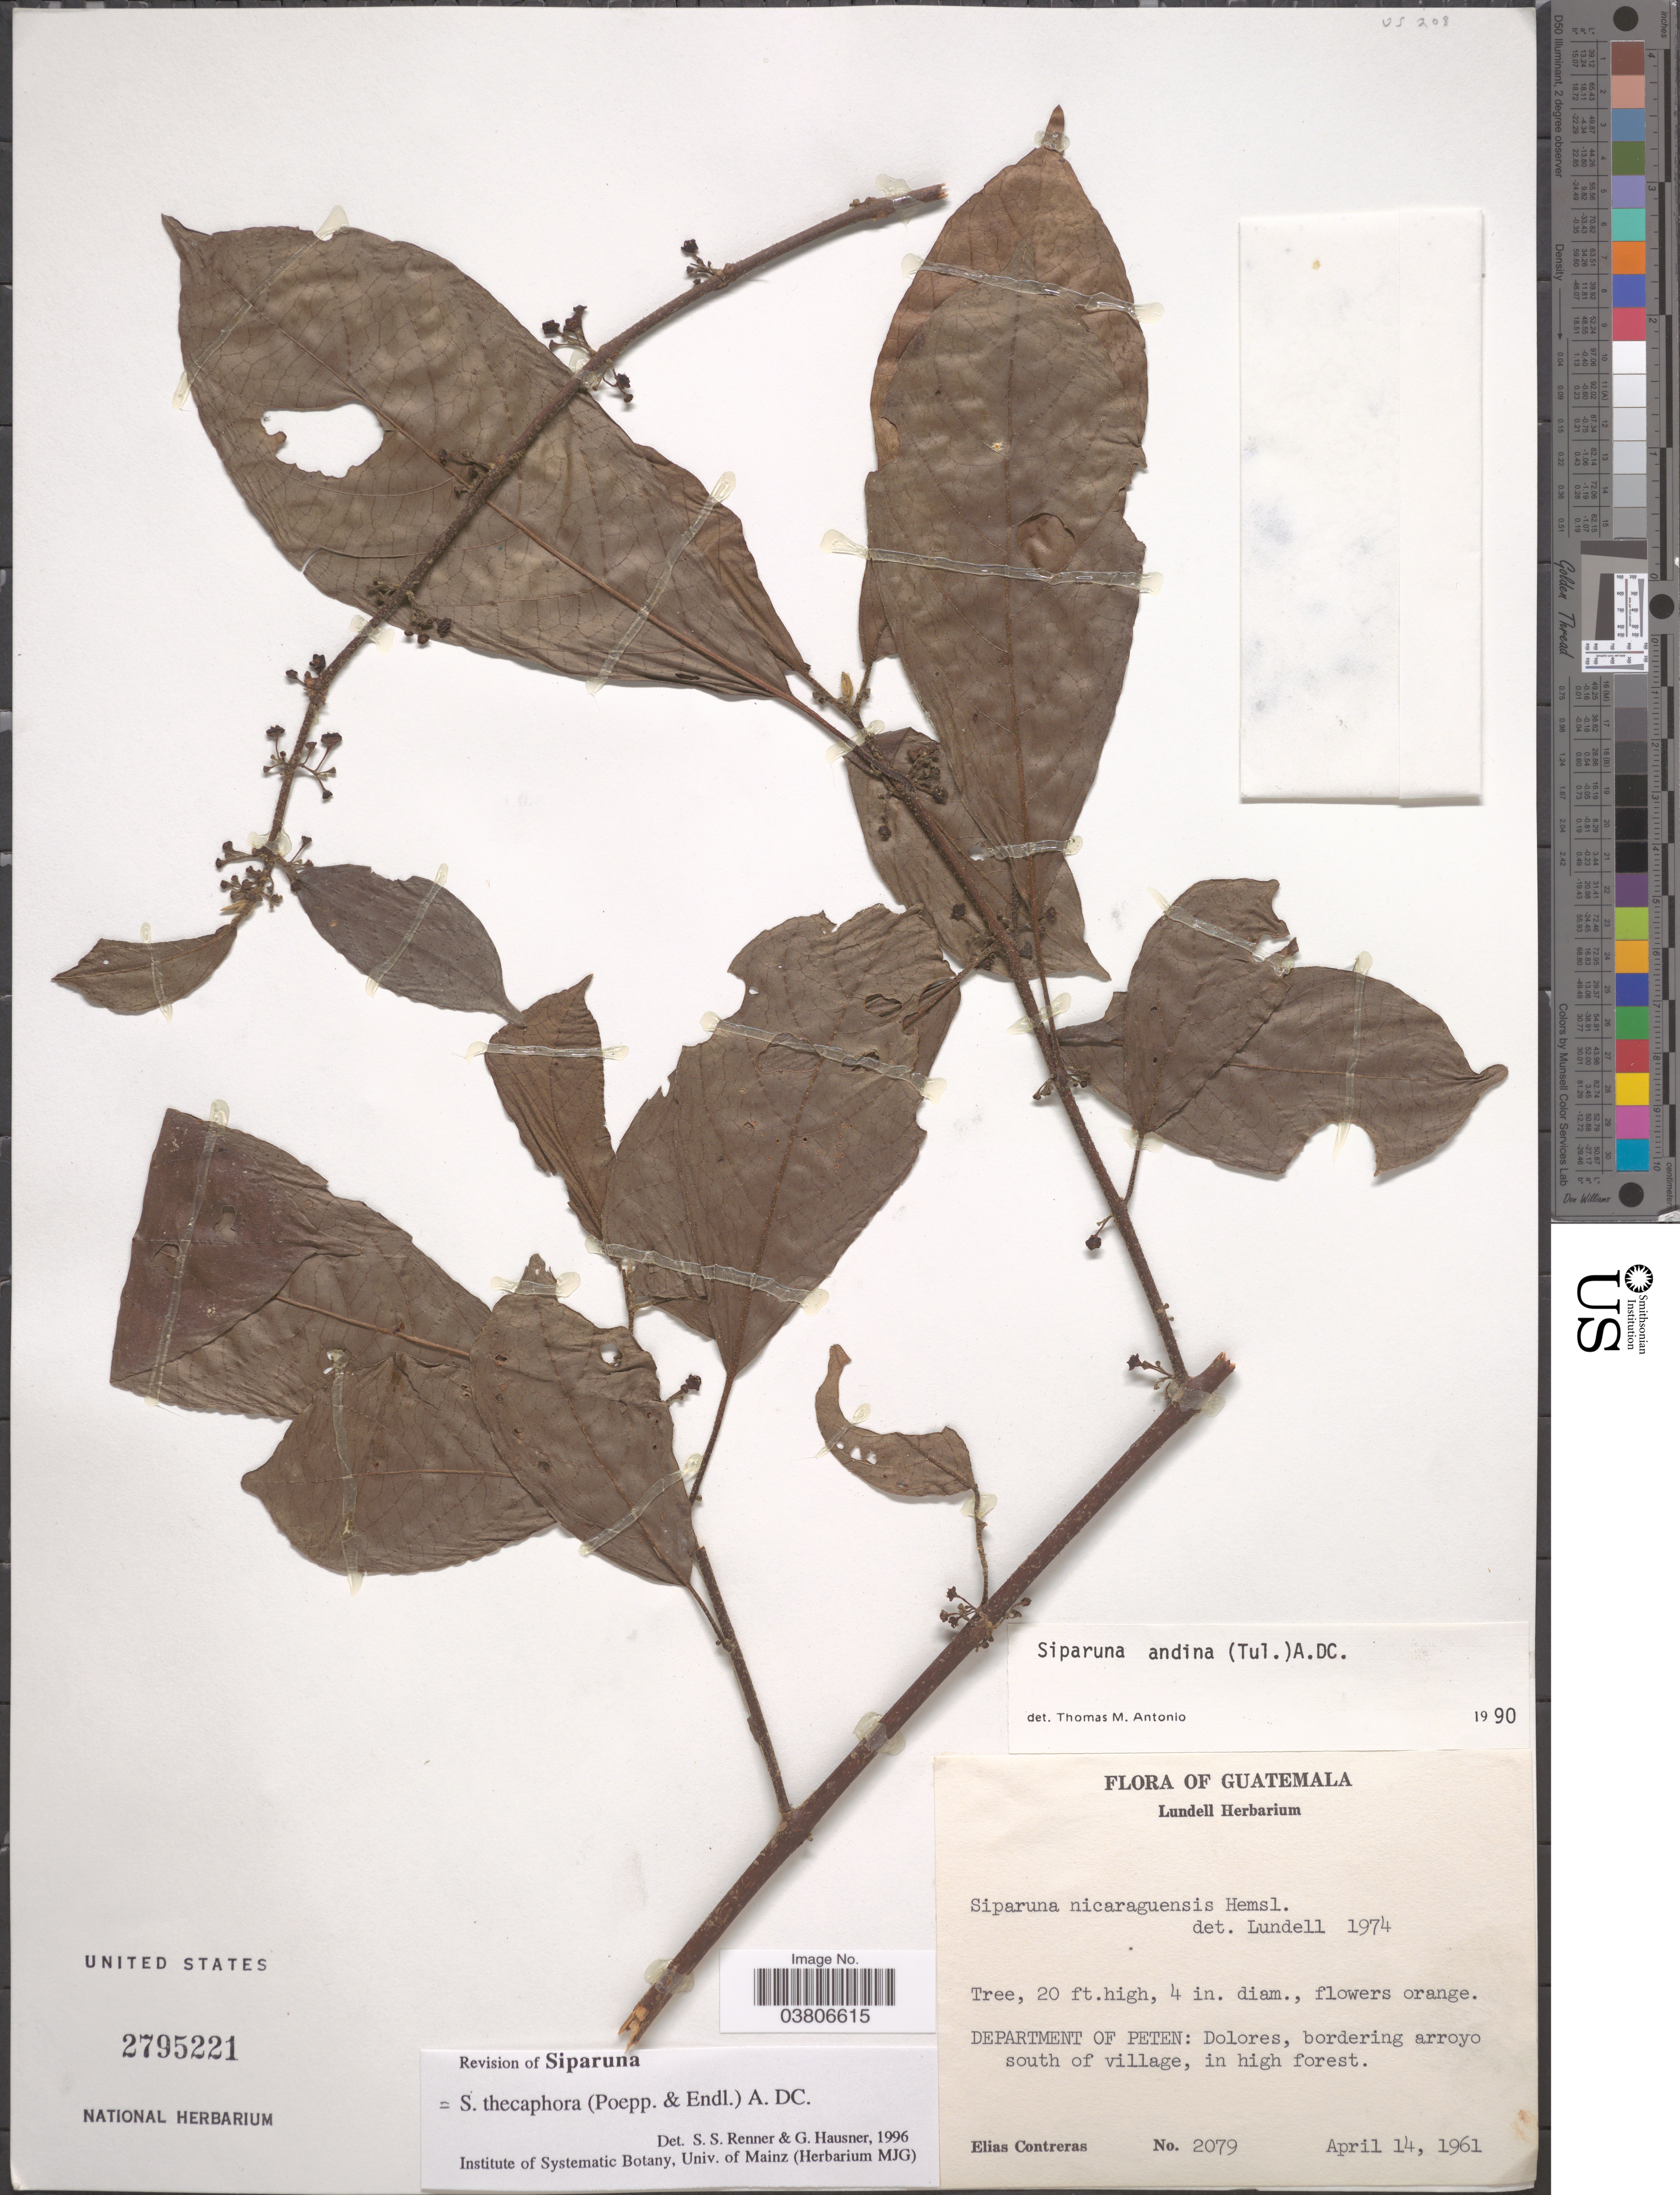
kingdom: Plantae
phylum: Tracheophyta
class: Magnoliopsida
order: Laurales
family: Siparunaceae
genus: Siparuna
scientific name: Siparuna thecaphora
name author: (Poepp. & Endl.) A. DC.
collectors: E. Contreras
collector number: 2079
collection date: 1961-04-14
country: Guatemala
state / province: El Peten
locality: Department of Peten: Dolores, bordering arroyo south of village, in high forest.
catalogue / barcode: US 2795221